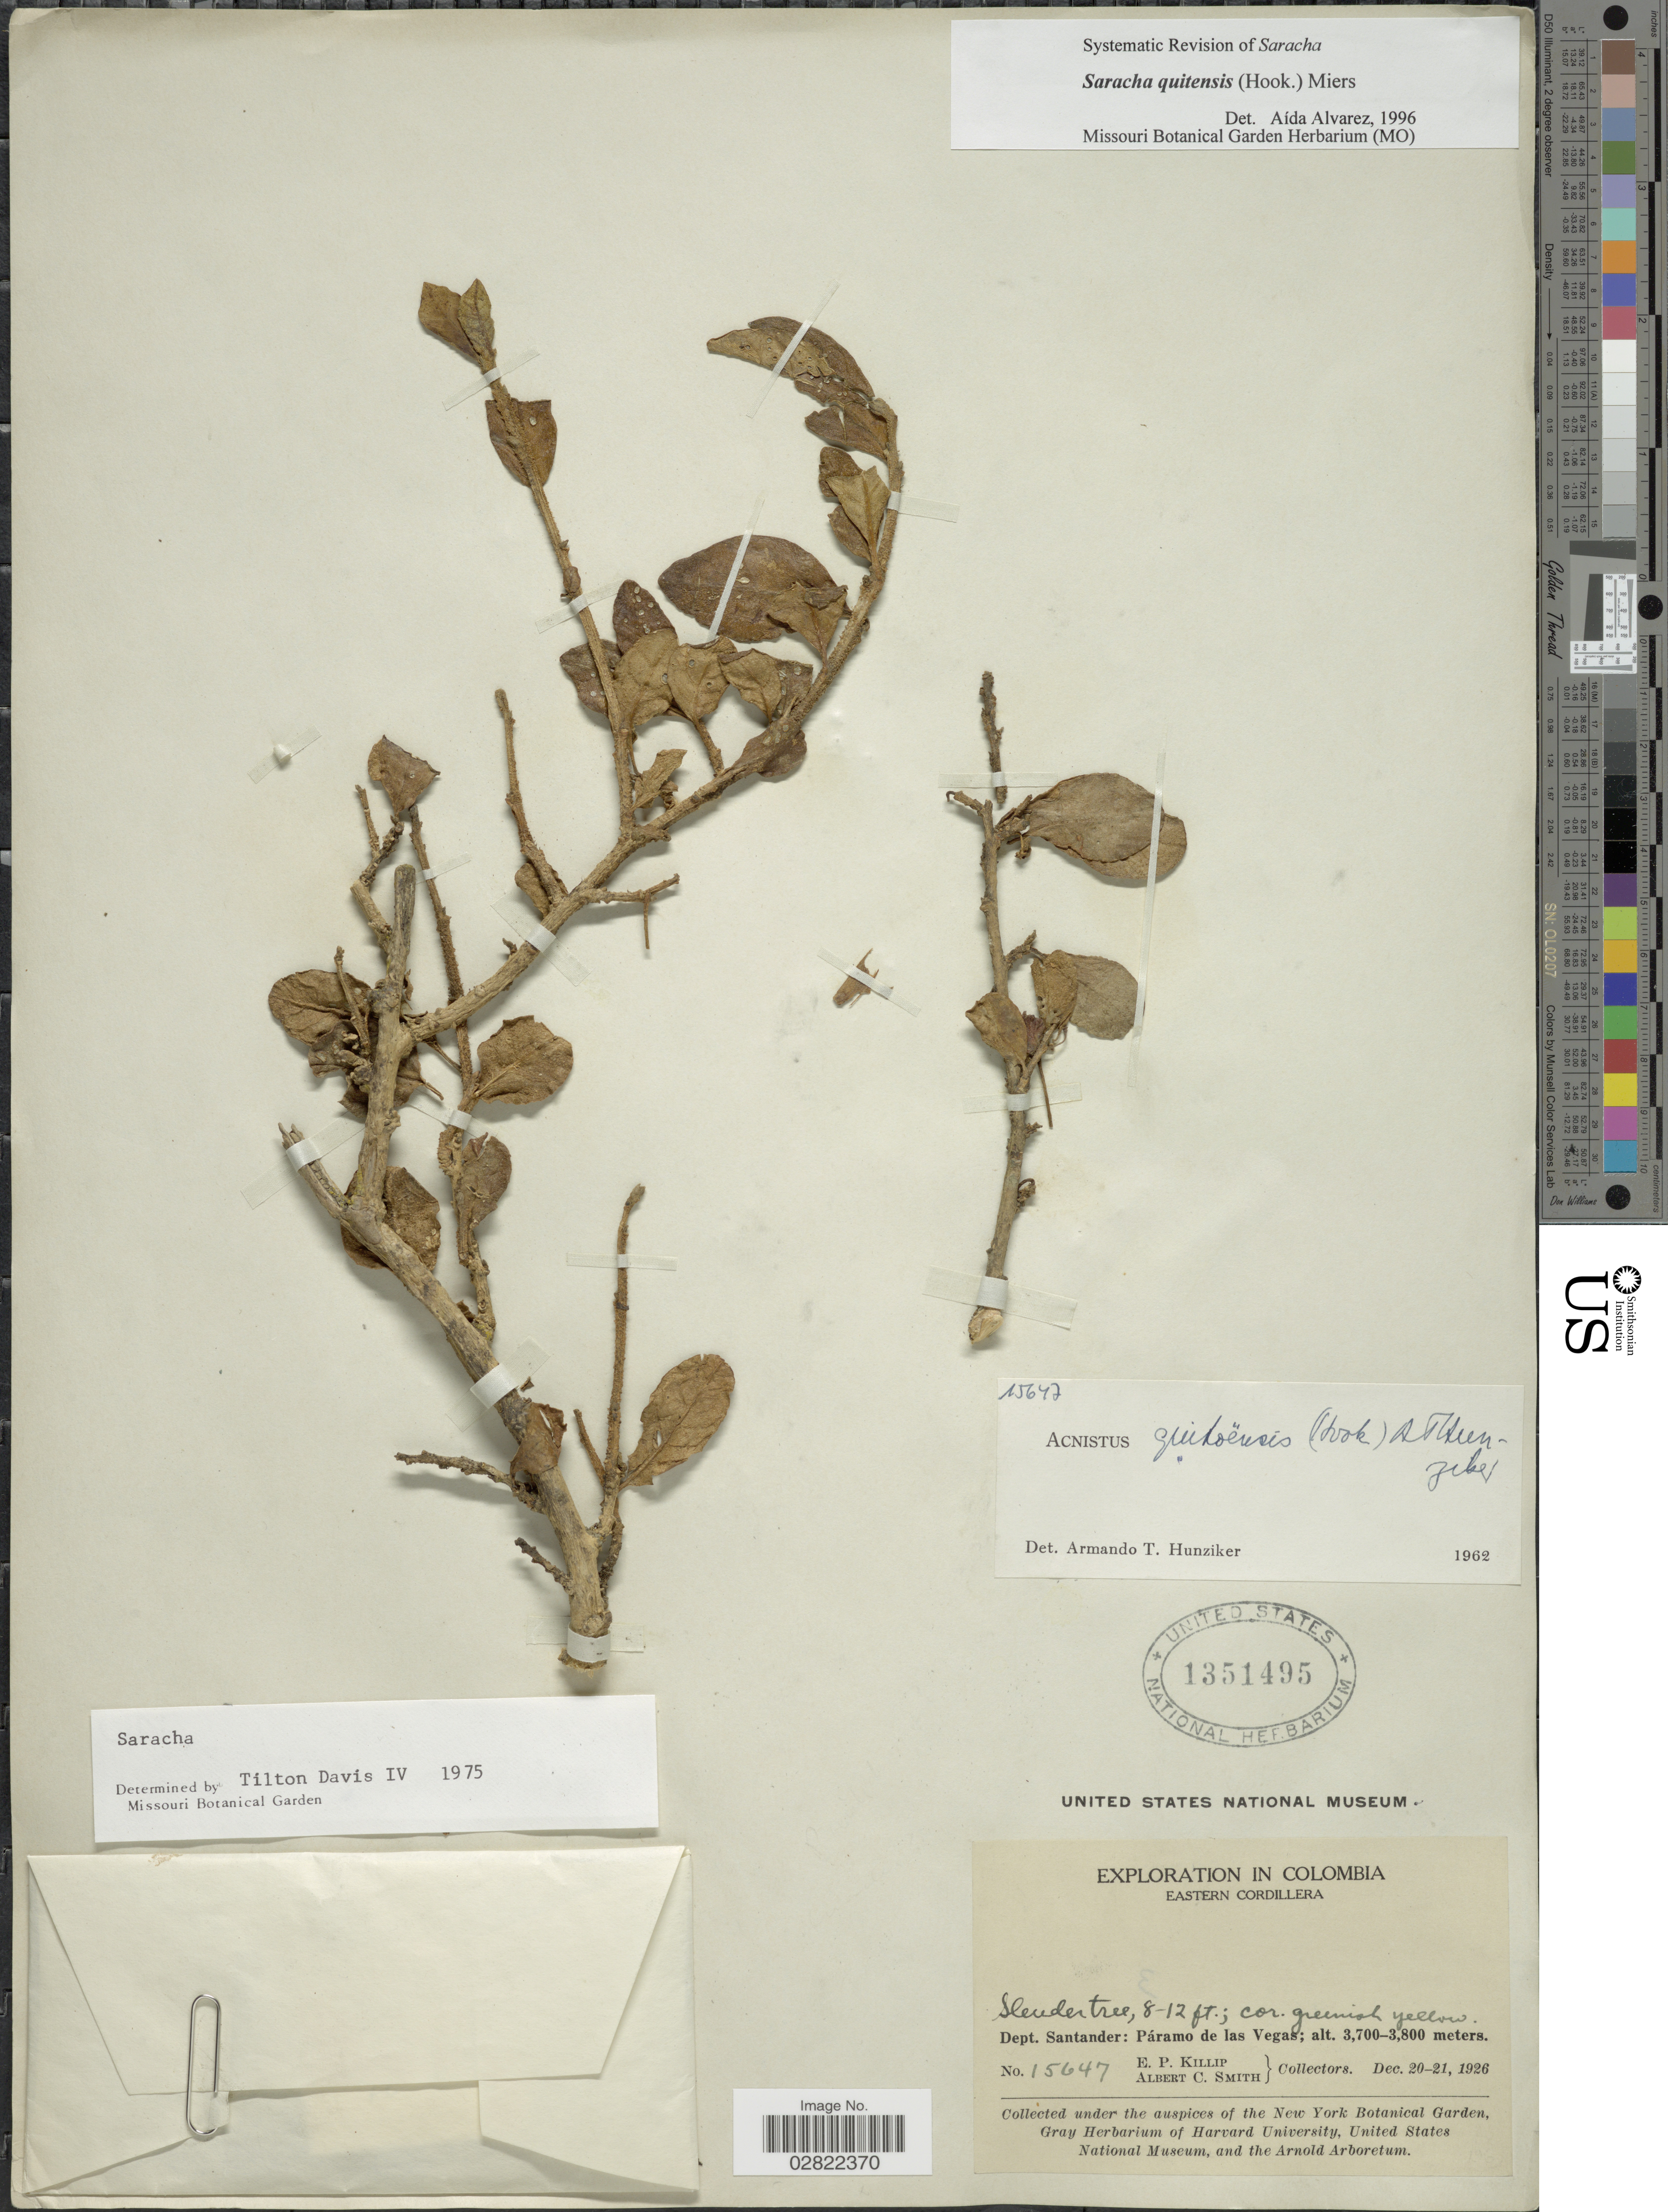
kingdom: Plantae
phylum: Tracheophyta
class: Magnoliopsida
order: Solanales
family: Solanaceae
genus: Saracha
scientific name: Saracha quitensis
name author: (Hook.) Miers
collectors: E. P. Killip & A. C. Smith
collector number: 15647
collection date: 1926-12-20/1926-12-21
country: Colombia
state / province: Santander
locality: Eastern Cordillera, Dept. Santander: Páramo de las Vegas.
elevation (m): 3700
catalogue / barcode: US 1351495